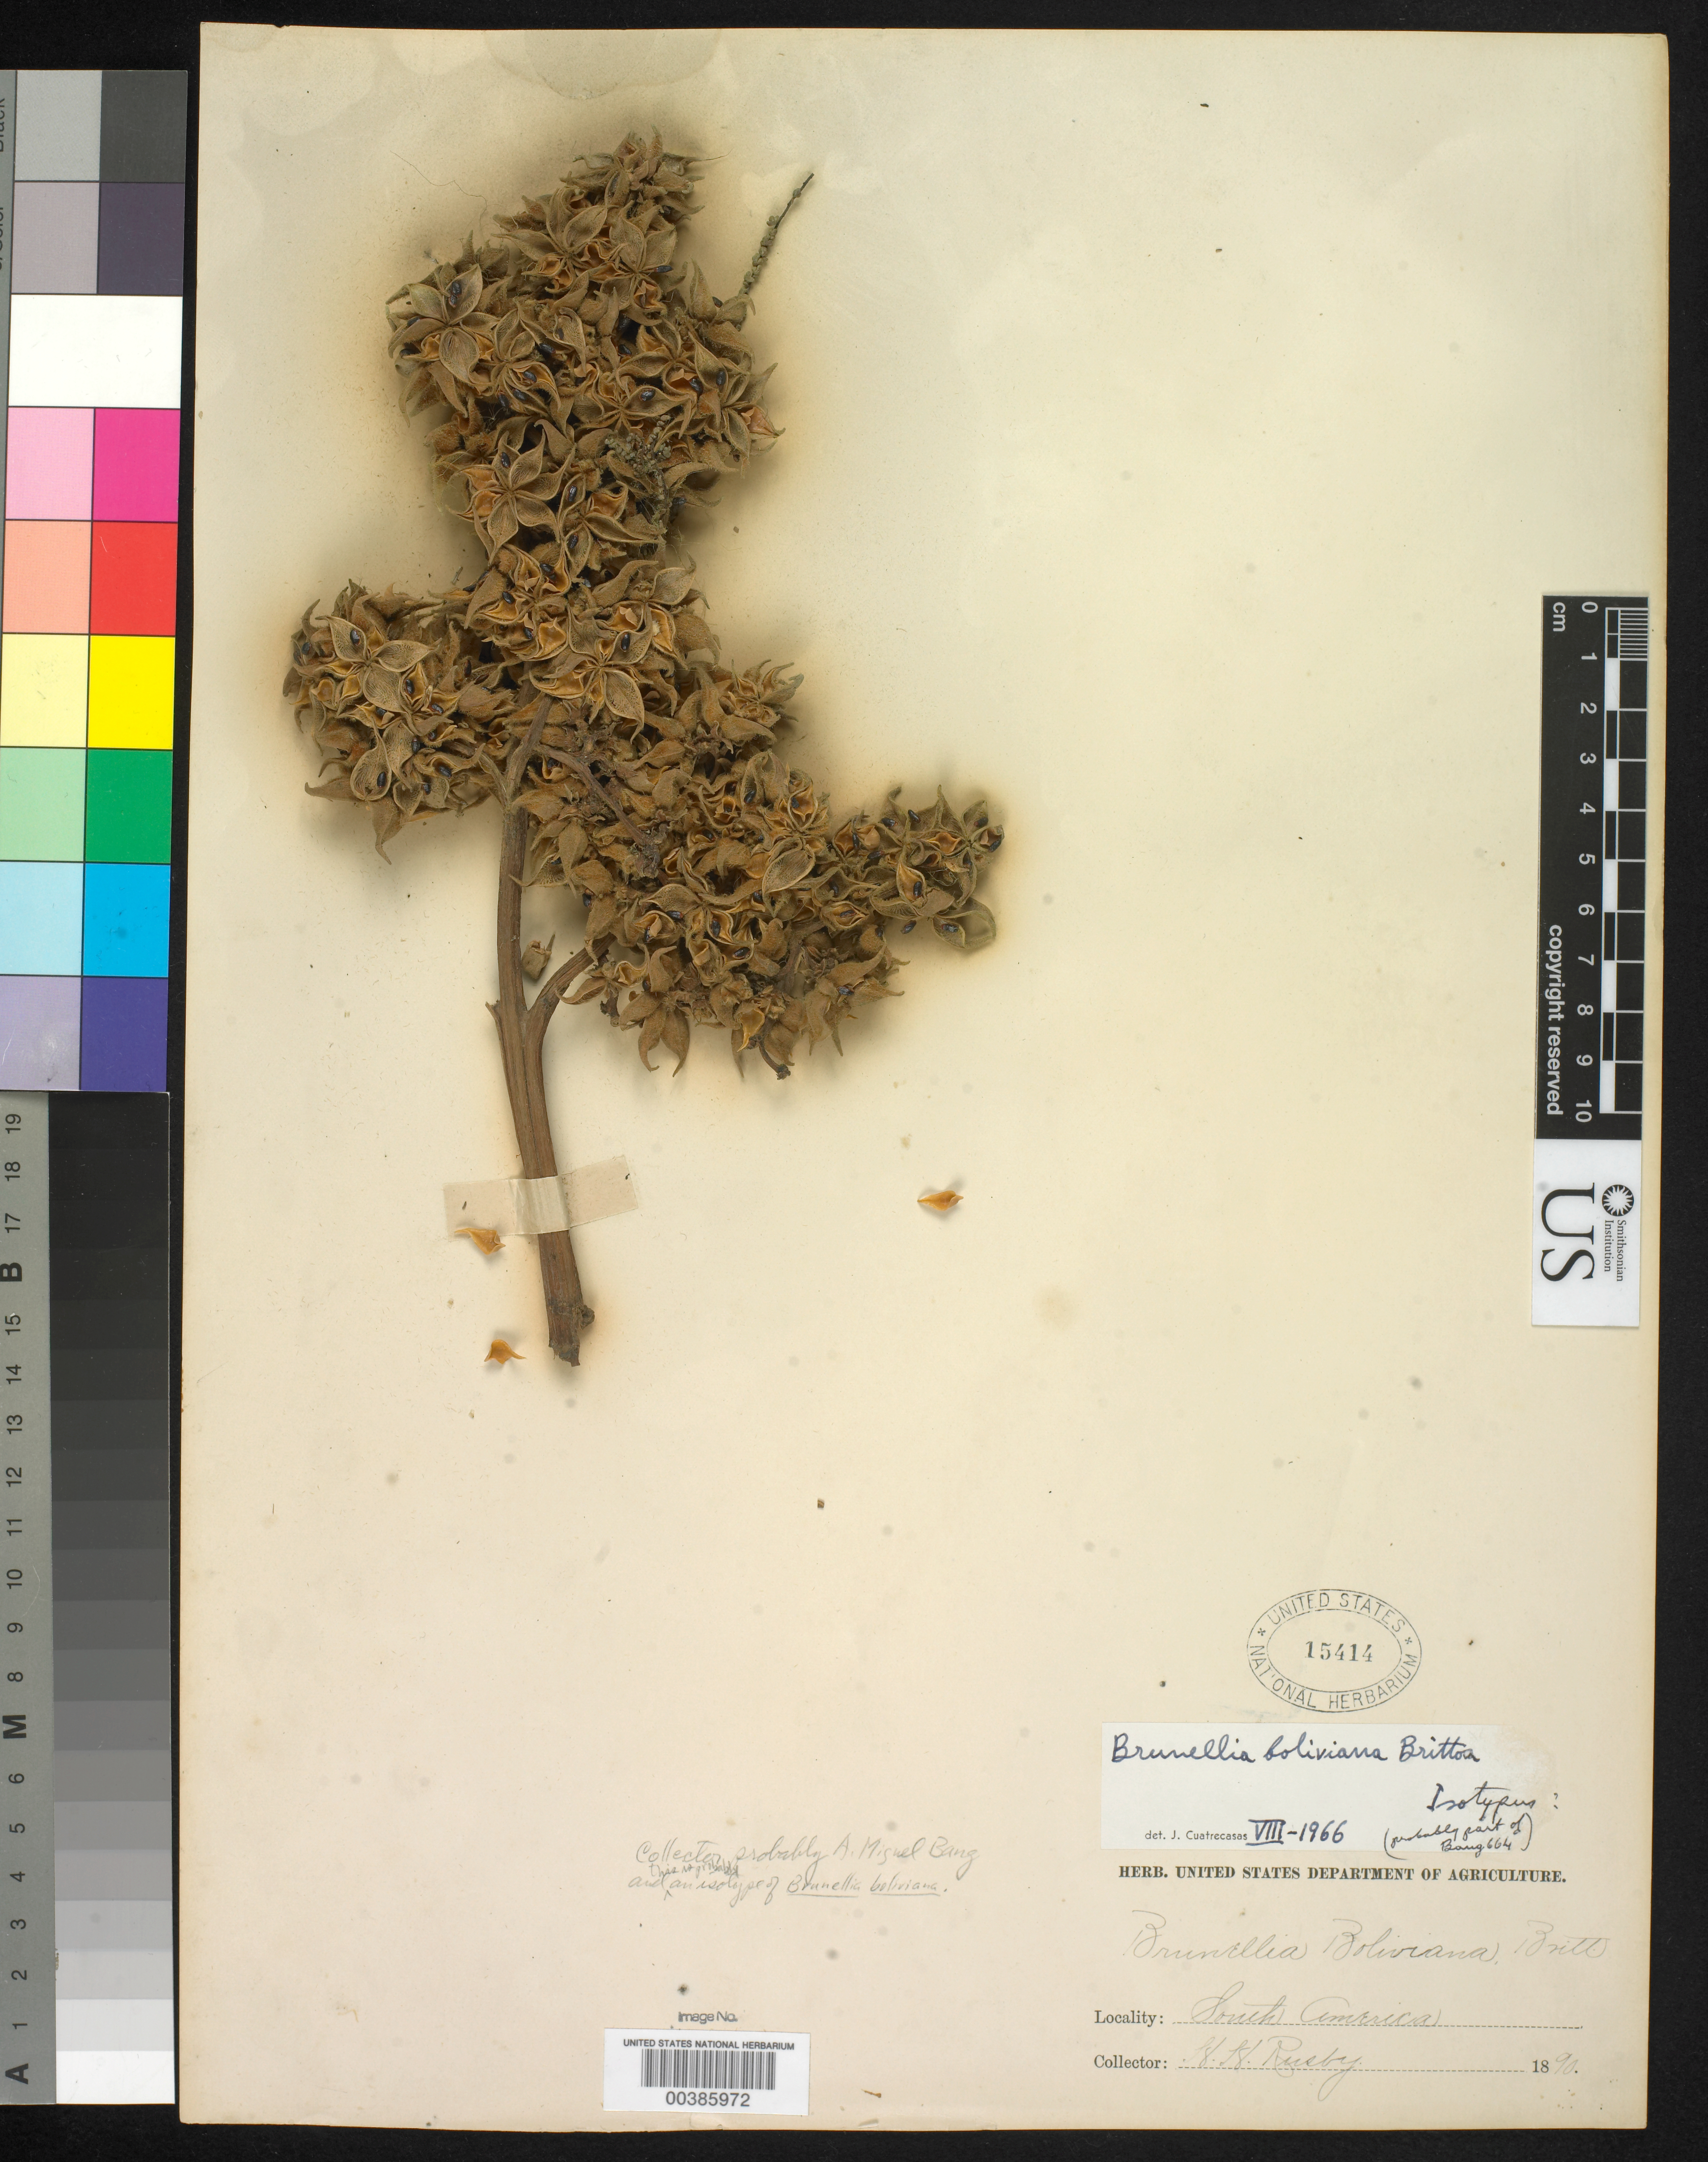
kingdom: Plantae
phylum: Tracheophyta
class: Magnoliopsida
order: Oxalidales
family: Brunelliaceae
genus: Brunellia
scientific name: Brunellia boliviana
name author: Britton ex Rusby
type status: Isotype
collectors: M. Bang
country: Bolivia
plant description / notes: Specimen (mis?) labeled as Rusby collection, but surely a second sheet of USNH 15413, Bang 664. Specimen annotated "Collector probably A. Miguel Bang and this is probably an isotype of Brunellia boliviana" [D. Nicolson script], also annotated "probably part of Bang 664" (Cuatrecasas 1966).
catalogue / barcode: US 15414